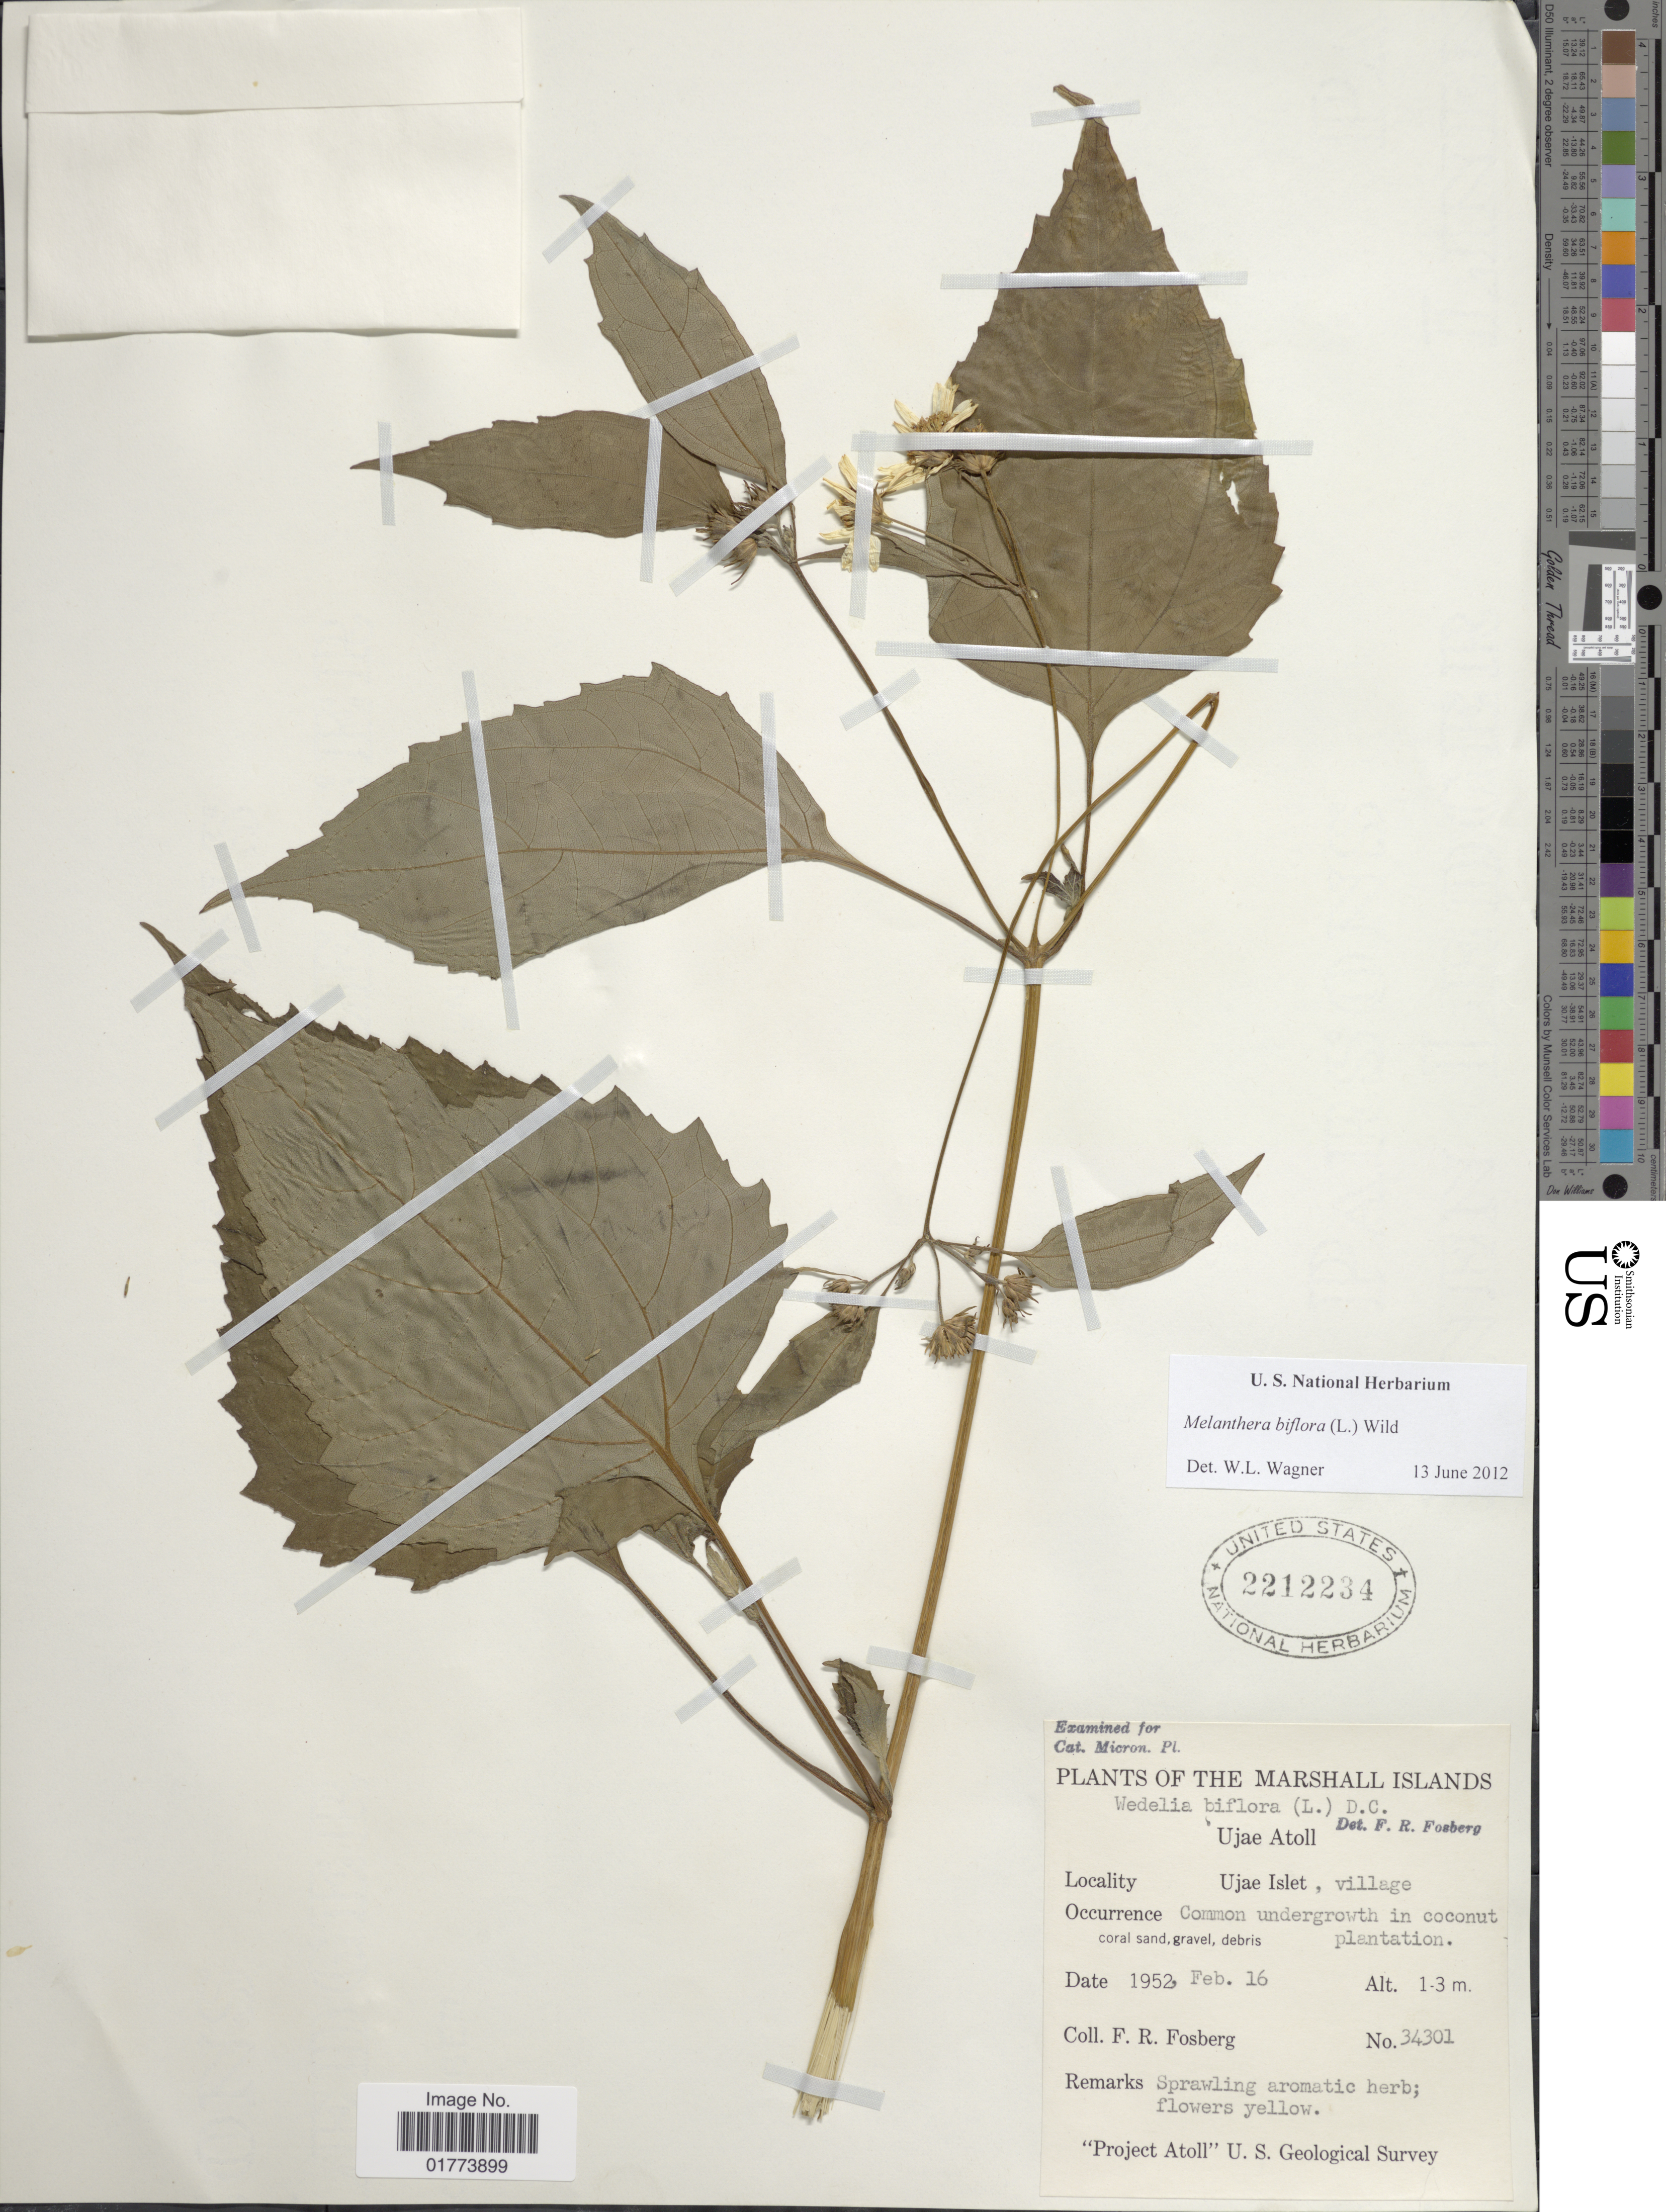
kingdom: Plantae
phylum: Tracheophyta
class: Magnoliopsida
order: Asterales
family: Asteraceae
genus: Wollastonia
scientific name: Wollastonia biflora var. biflora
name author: (L.) DC.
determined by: Wagner, W. L., (BOT), Smithsonian Institution - National Museum of Natural History (UNITED STATES)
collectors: F. R. Fosberg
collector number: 34301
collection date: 1952-02-16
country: Marshall Islands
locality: Ujae Atoll, Ujae Islet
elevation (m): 1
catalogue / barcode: US 2212234